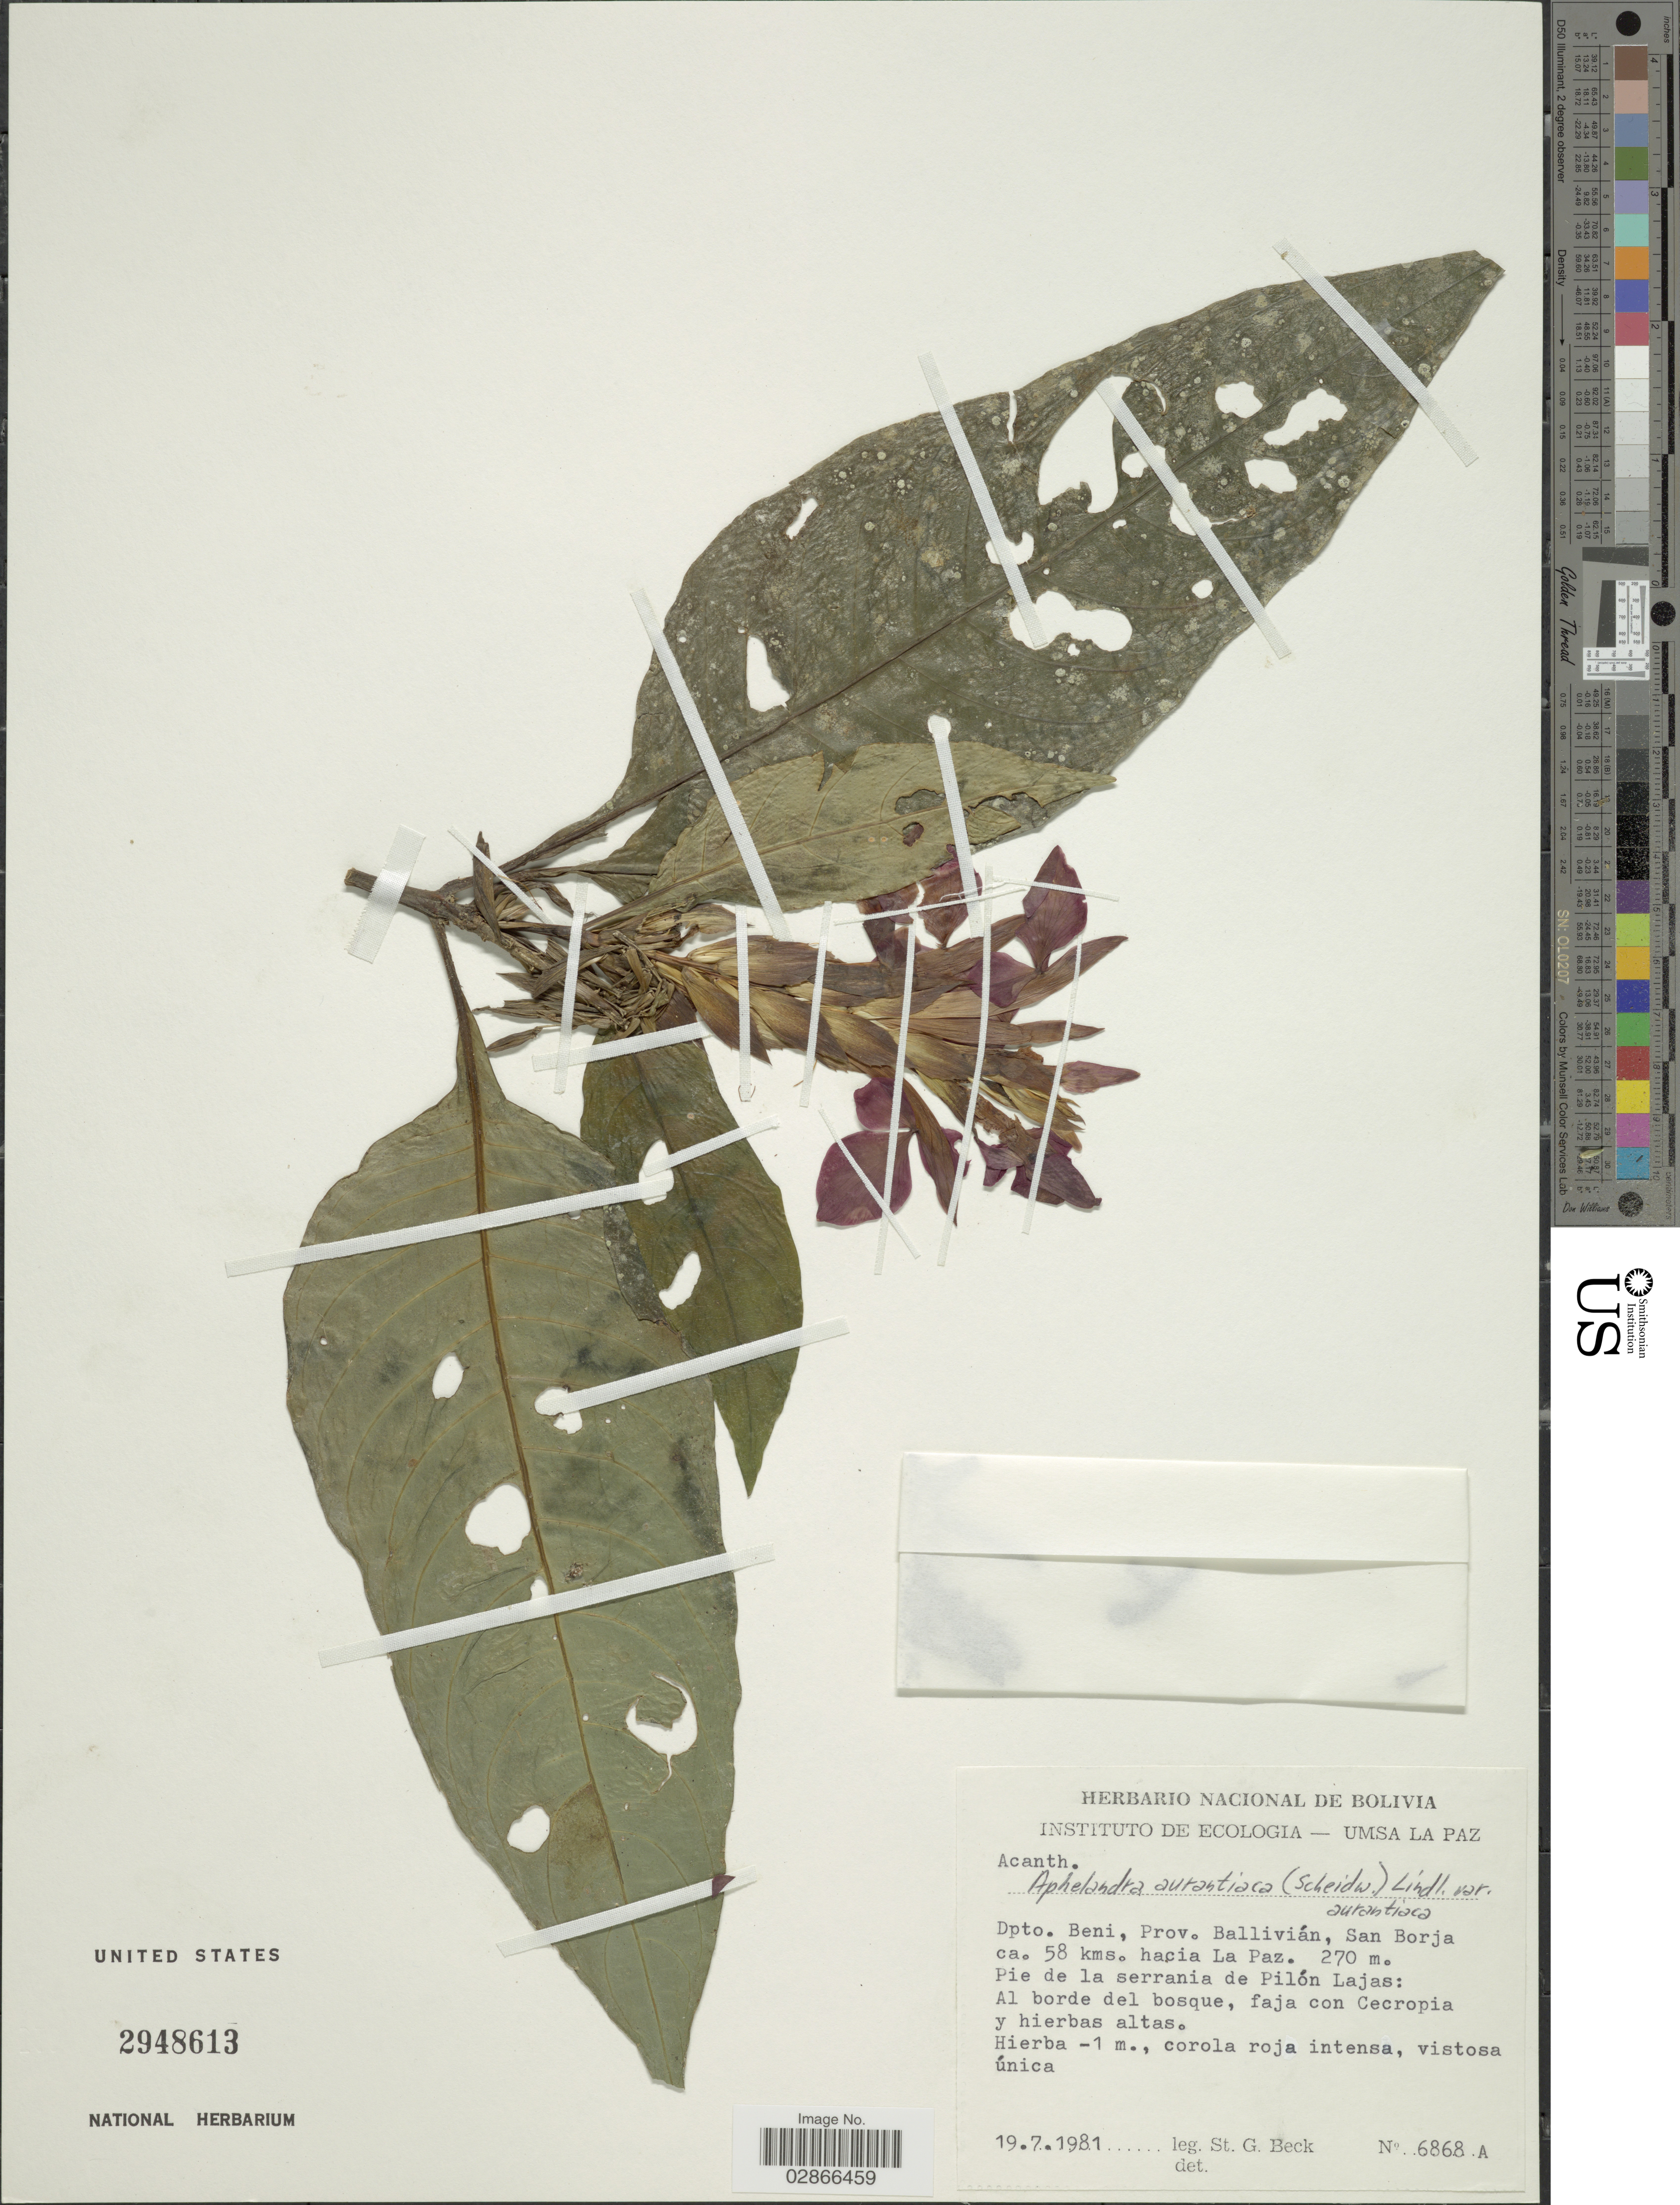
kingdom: Plantae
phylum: Tracheophyta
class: Magnoliopsida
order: Lamiales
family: Acanthaceae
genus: Aphelandra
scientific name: Aphelandra aurantiaca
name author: (Scheidw.) Lindl.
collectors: S. G. Beck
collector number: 6868A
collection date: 1981-07-19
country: Bolivia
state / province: Beni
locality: Dpto. Beni. Prov. Ballivián, San Borja ca. 58 kms. hacia La Paz. Pie de la serrania de Pilón Lajas.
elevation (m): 270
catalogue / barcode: US 2948613